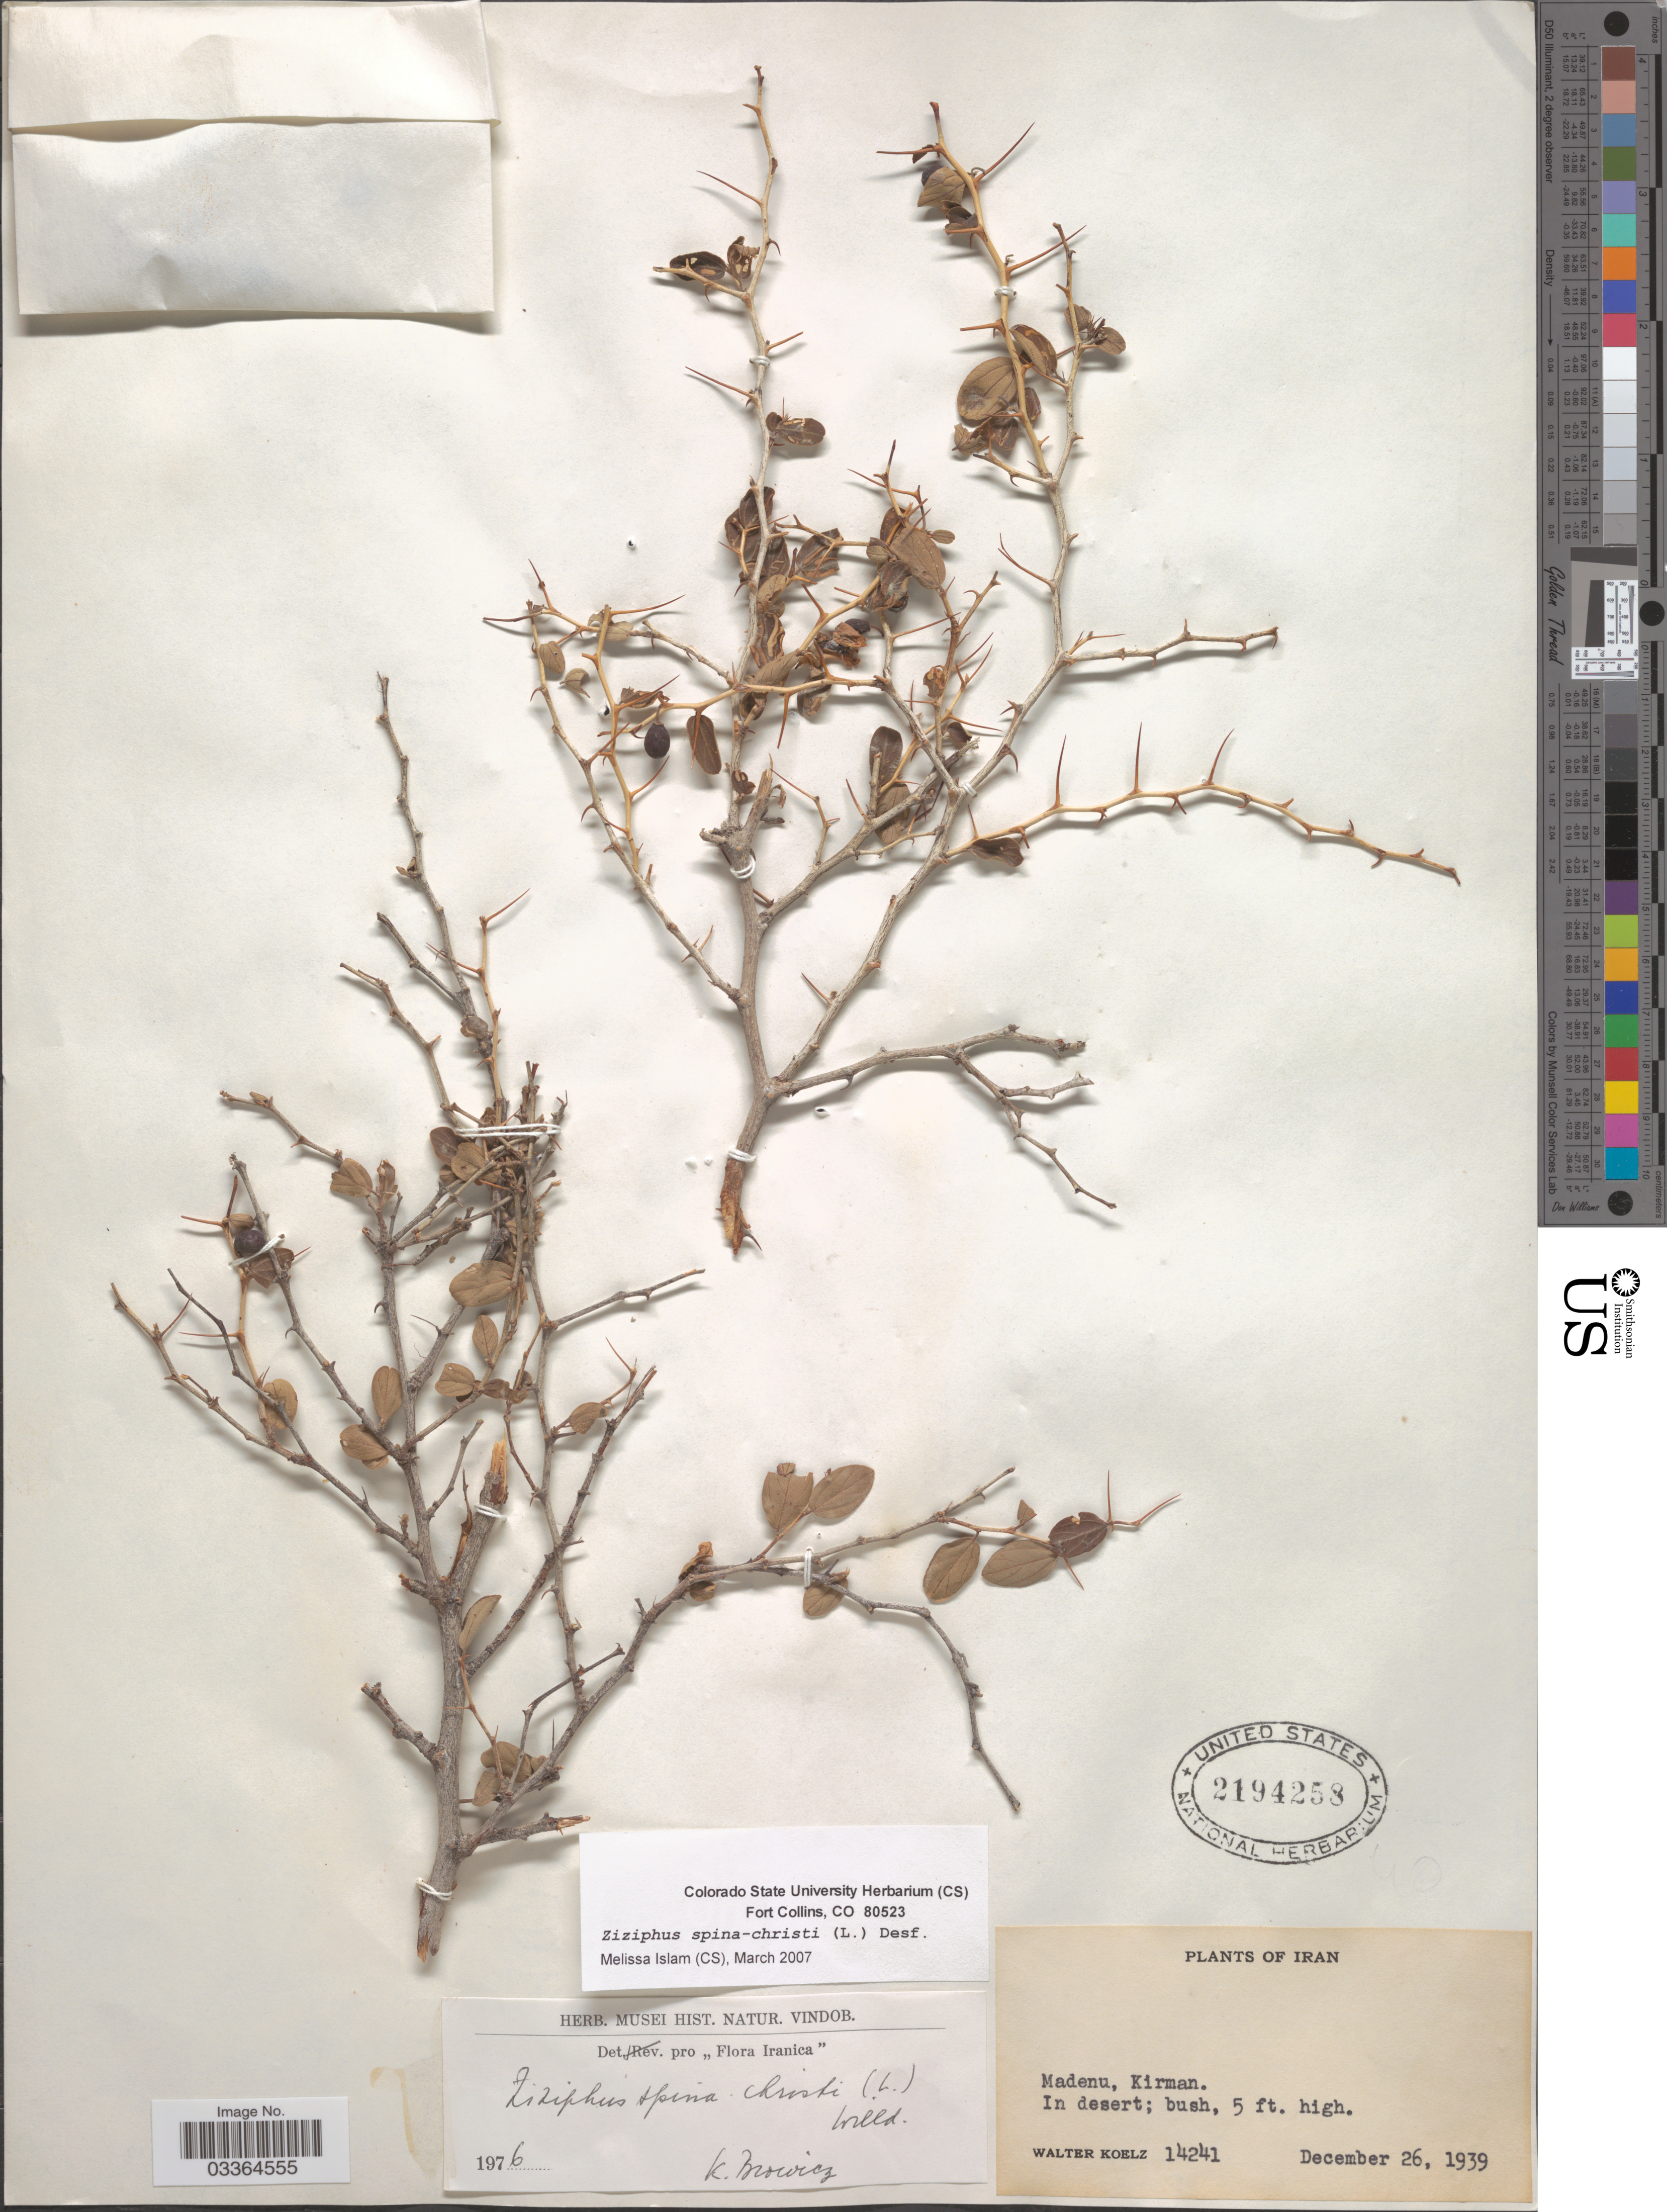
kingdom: Plantae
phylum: Tracheophyta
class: Magnoliopsida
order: Rosales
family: Rhamnaceae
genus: Ziziphus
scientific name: Ziziphus spina-christi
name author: (L.) Willd.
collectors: W. N. Koelz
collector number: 14241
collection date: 1939-12-26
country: Iran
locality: Madenu, Kirman.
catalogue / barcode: US 2194258